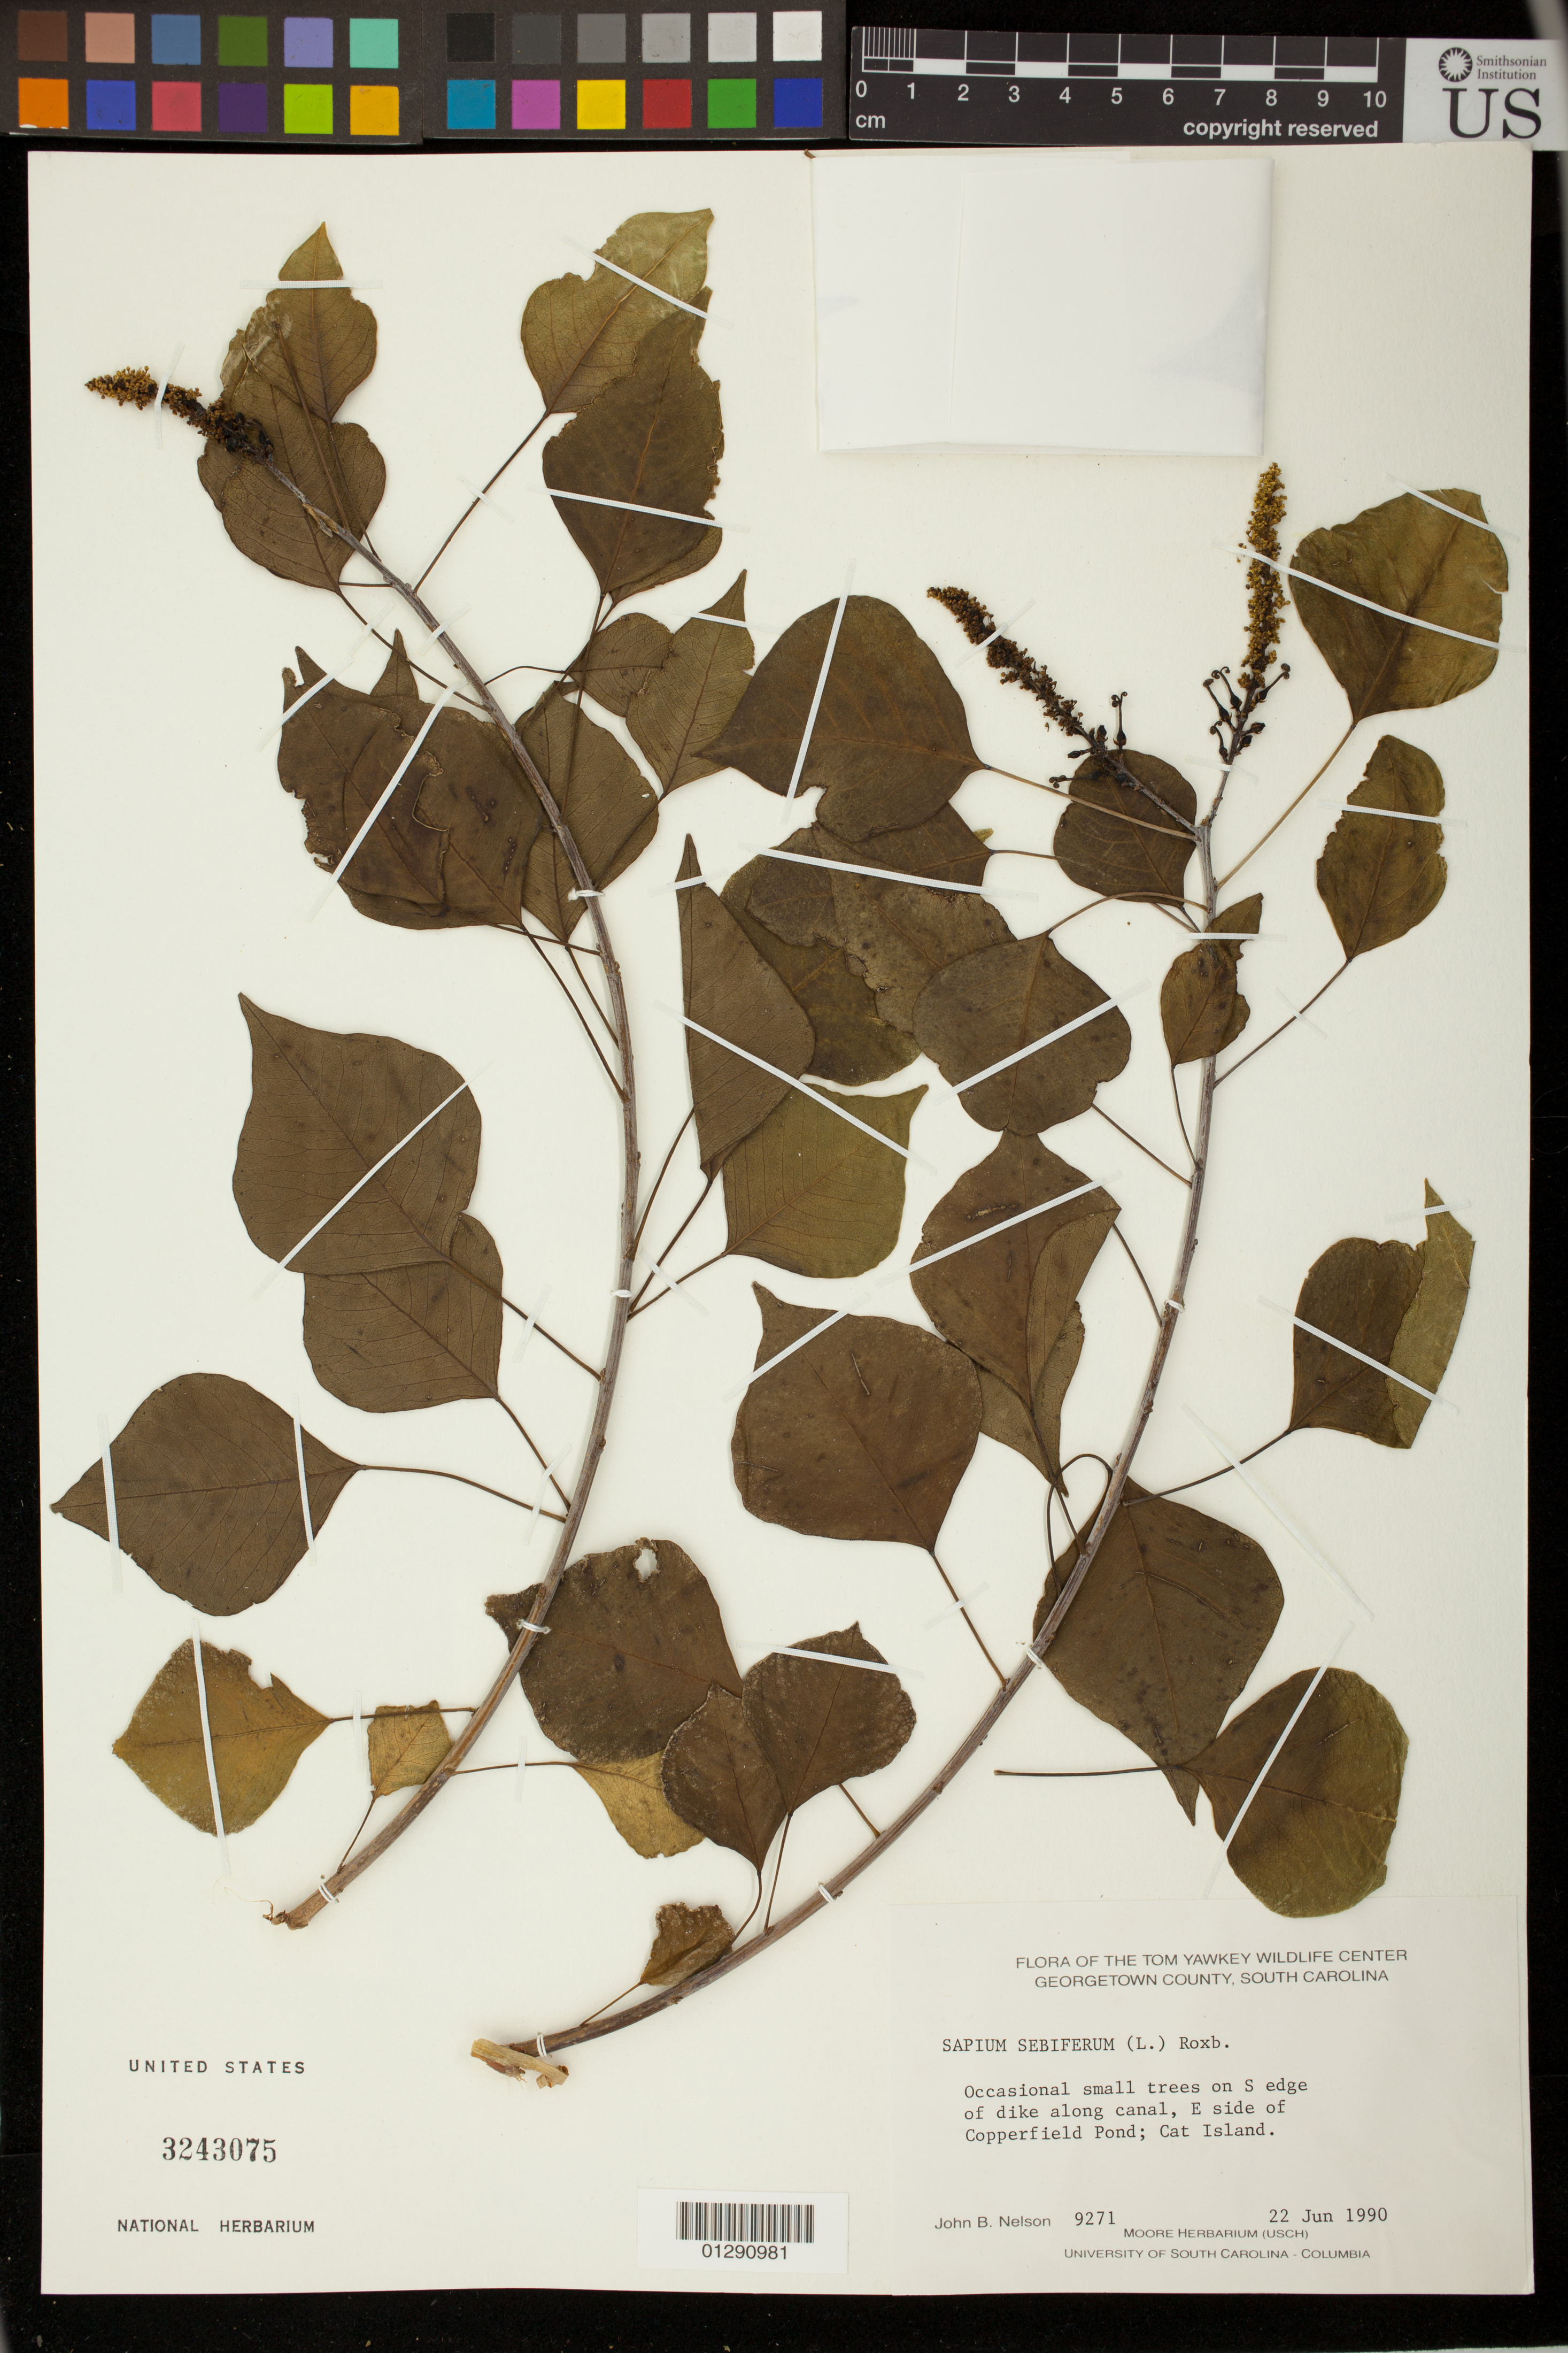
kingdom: Plantae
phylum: Tracheophyta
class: Magnoliopsida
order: Malpighiales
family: Euphorbiaceae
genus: Sapium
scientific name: Sapium sebiferum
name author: (L.) Roxb.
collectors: J. Nelson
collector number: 9271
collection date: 1990-06-22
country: United States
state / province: South Carolina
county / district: Georgetown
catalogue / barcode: US 3243075